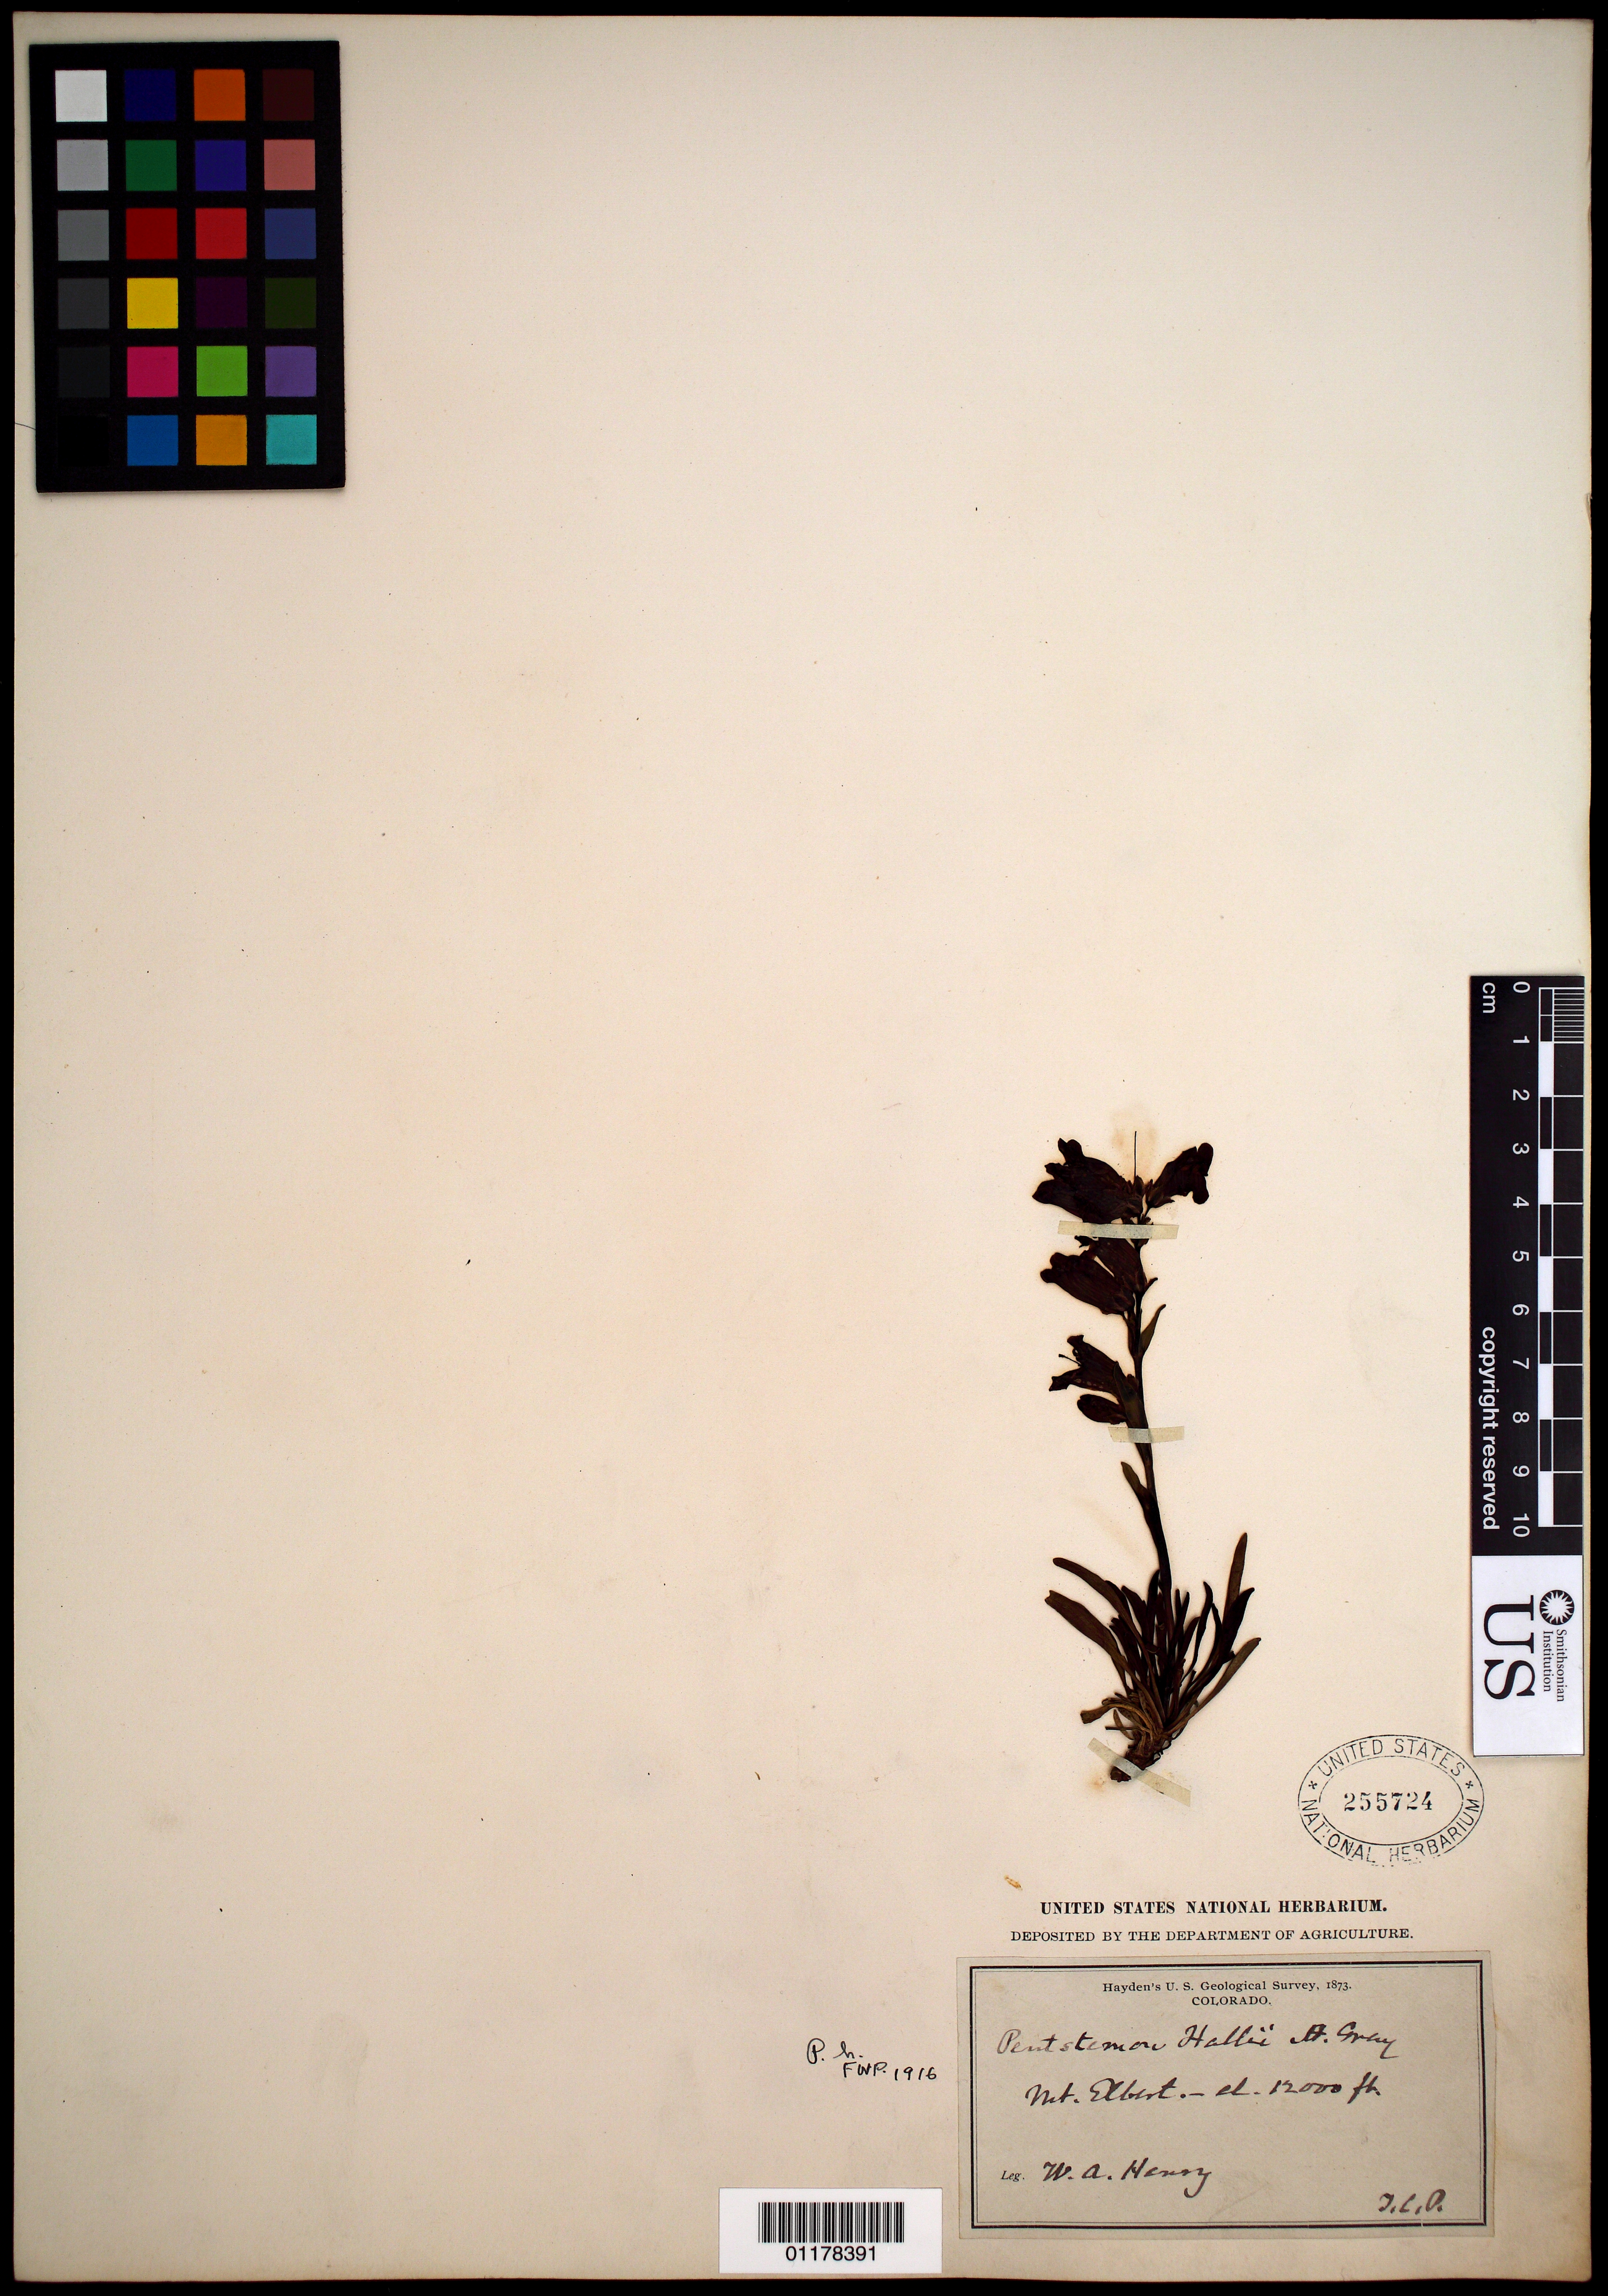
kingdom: Plantae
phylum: Tracheophyta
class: Magnoliopsida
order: Lamiales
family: Plantaginaceae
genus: Penstemon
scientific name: Penstemon hallii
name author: A. Gray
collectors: W. A. Henry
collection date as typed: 1873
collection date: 1873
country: United States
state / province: Colorado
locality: Mt. Elbert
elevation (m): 3658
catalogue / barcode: US 255724